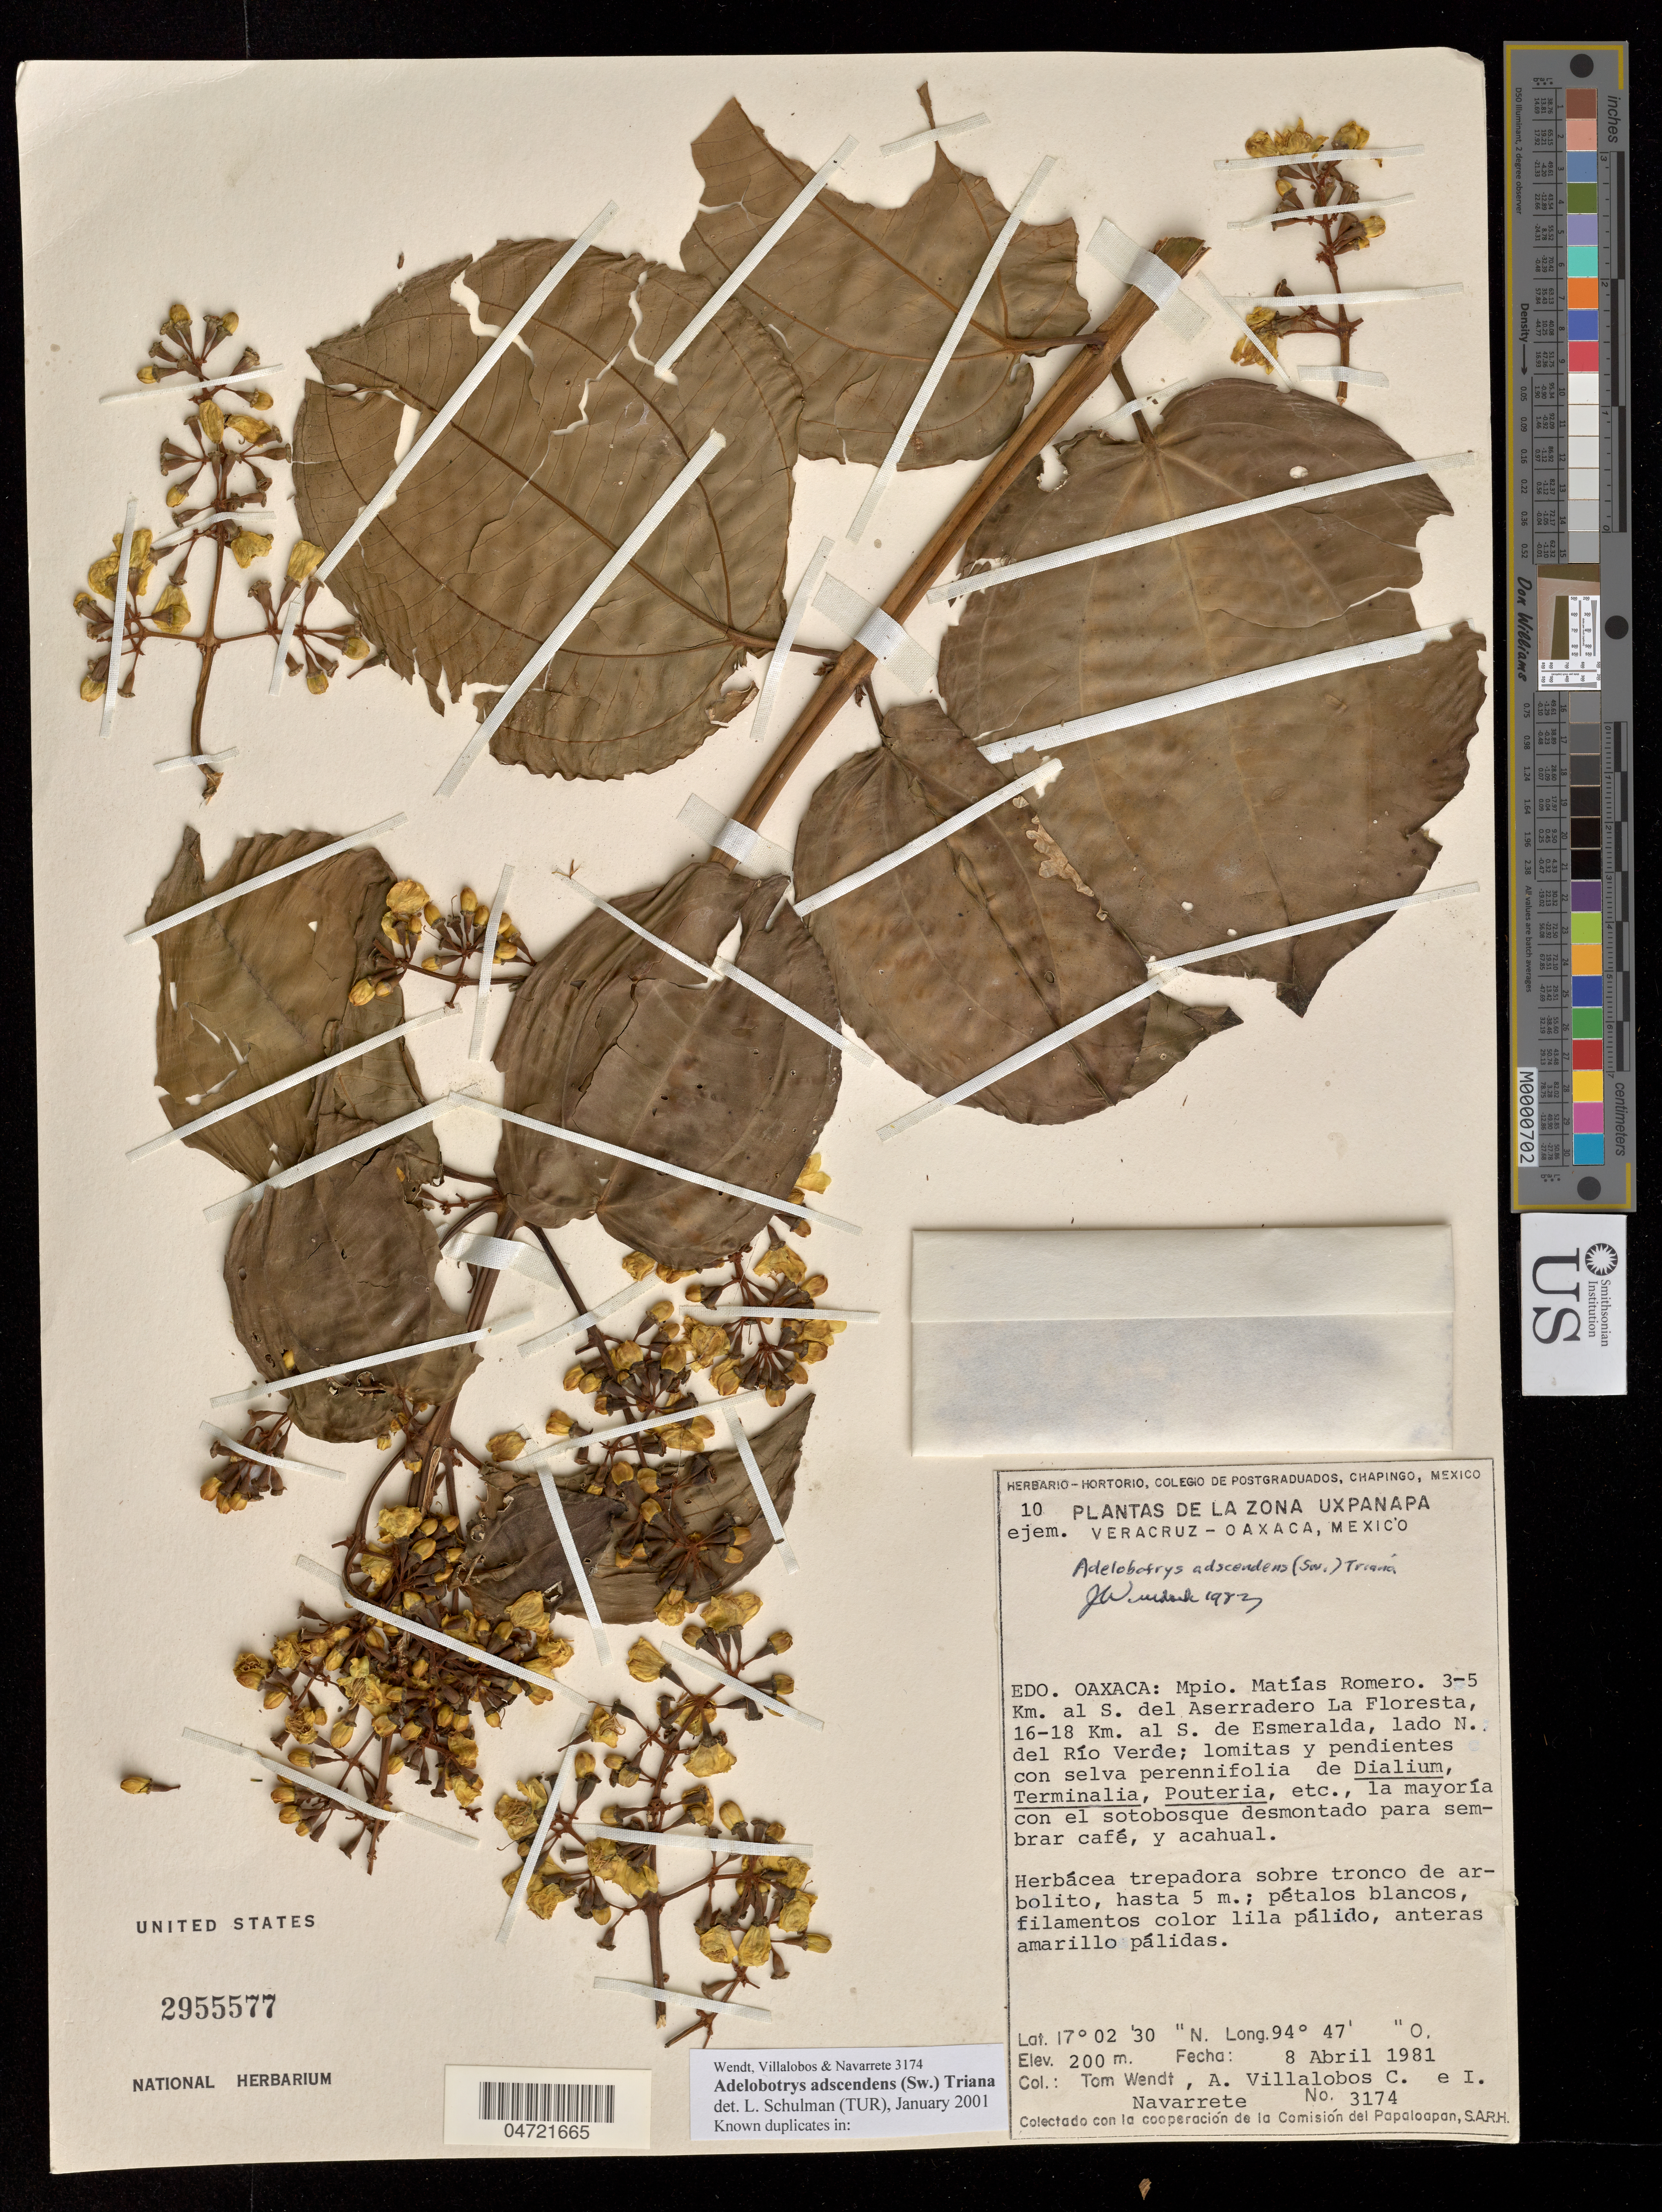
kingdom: Plantae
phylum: Tracheophyta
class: Magnoliopsida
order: Myrtales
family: Melastomataceae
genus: Adelobotrys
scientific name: Adelobotrys adscendens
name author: (Sw.) Triana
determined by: Schulman, Leif, (TUR), University of Turku (FINLAND)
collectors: T. L. Wendt, A. Villalobos C. & I. Navarrete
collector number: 3174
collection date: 1981-04-08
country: Mexico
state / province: Oaxaca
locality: Mpio. Matías Romero. 3-5 Km. al S. del Asserradero La Floresta, 16-18 Km. al S. de Esmeralda, lado N. del Río Verde.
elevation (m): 200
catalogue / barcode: US 2955577